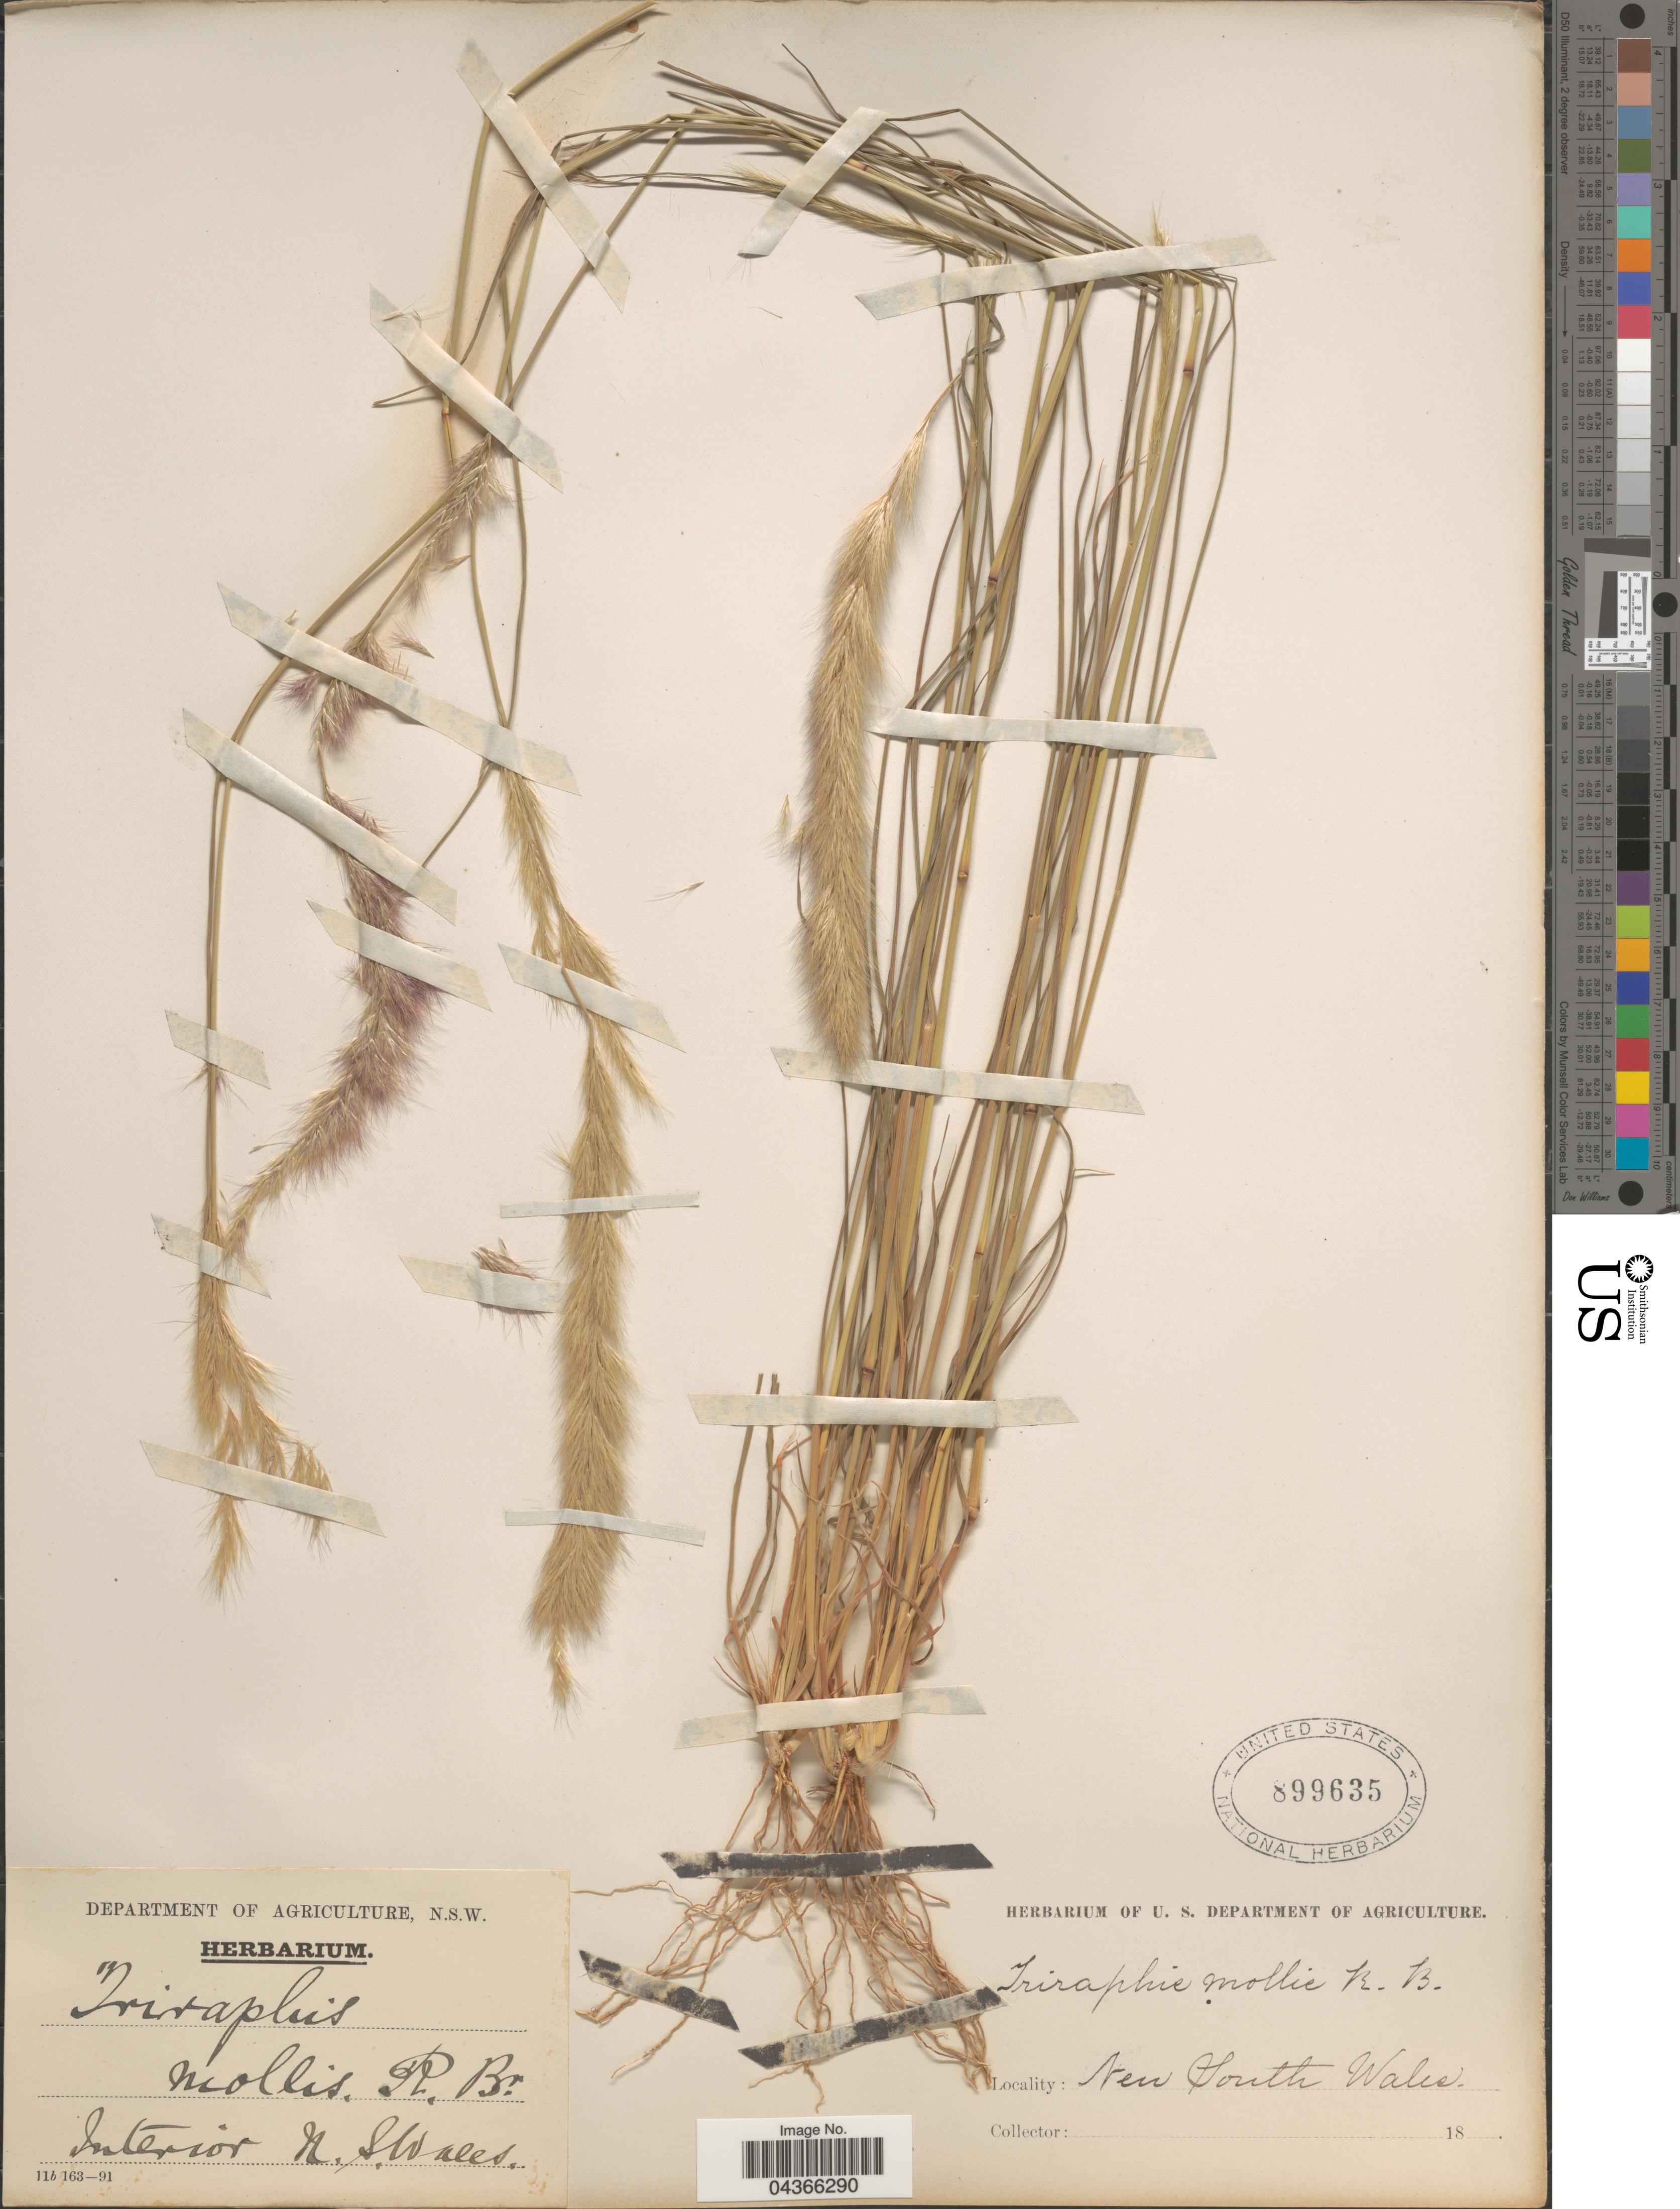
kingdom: Plantae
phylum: Tracheophyta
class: Liliopsida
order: Poales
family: Poaceae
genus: Triraphis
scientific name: Triraphis mollis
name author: R. Br.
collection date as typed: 18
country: Australia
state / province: New South Wales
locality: Interior N.S.Wales.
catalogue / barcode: US 899635